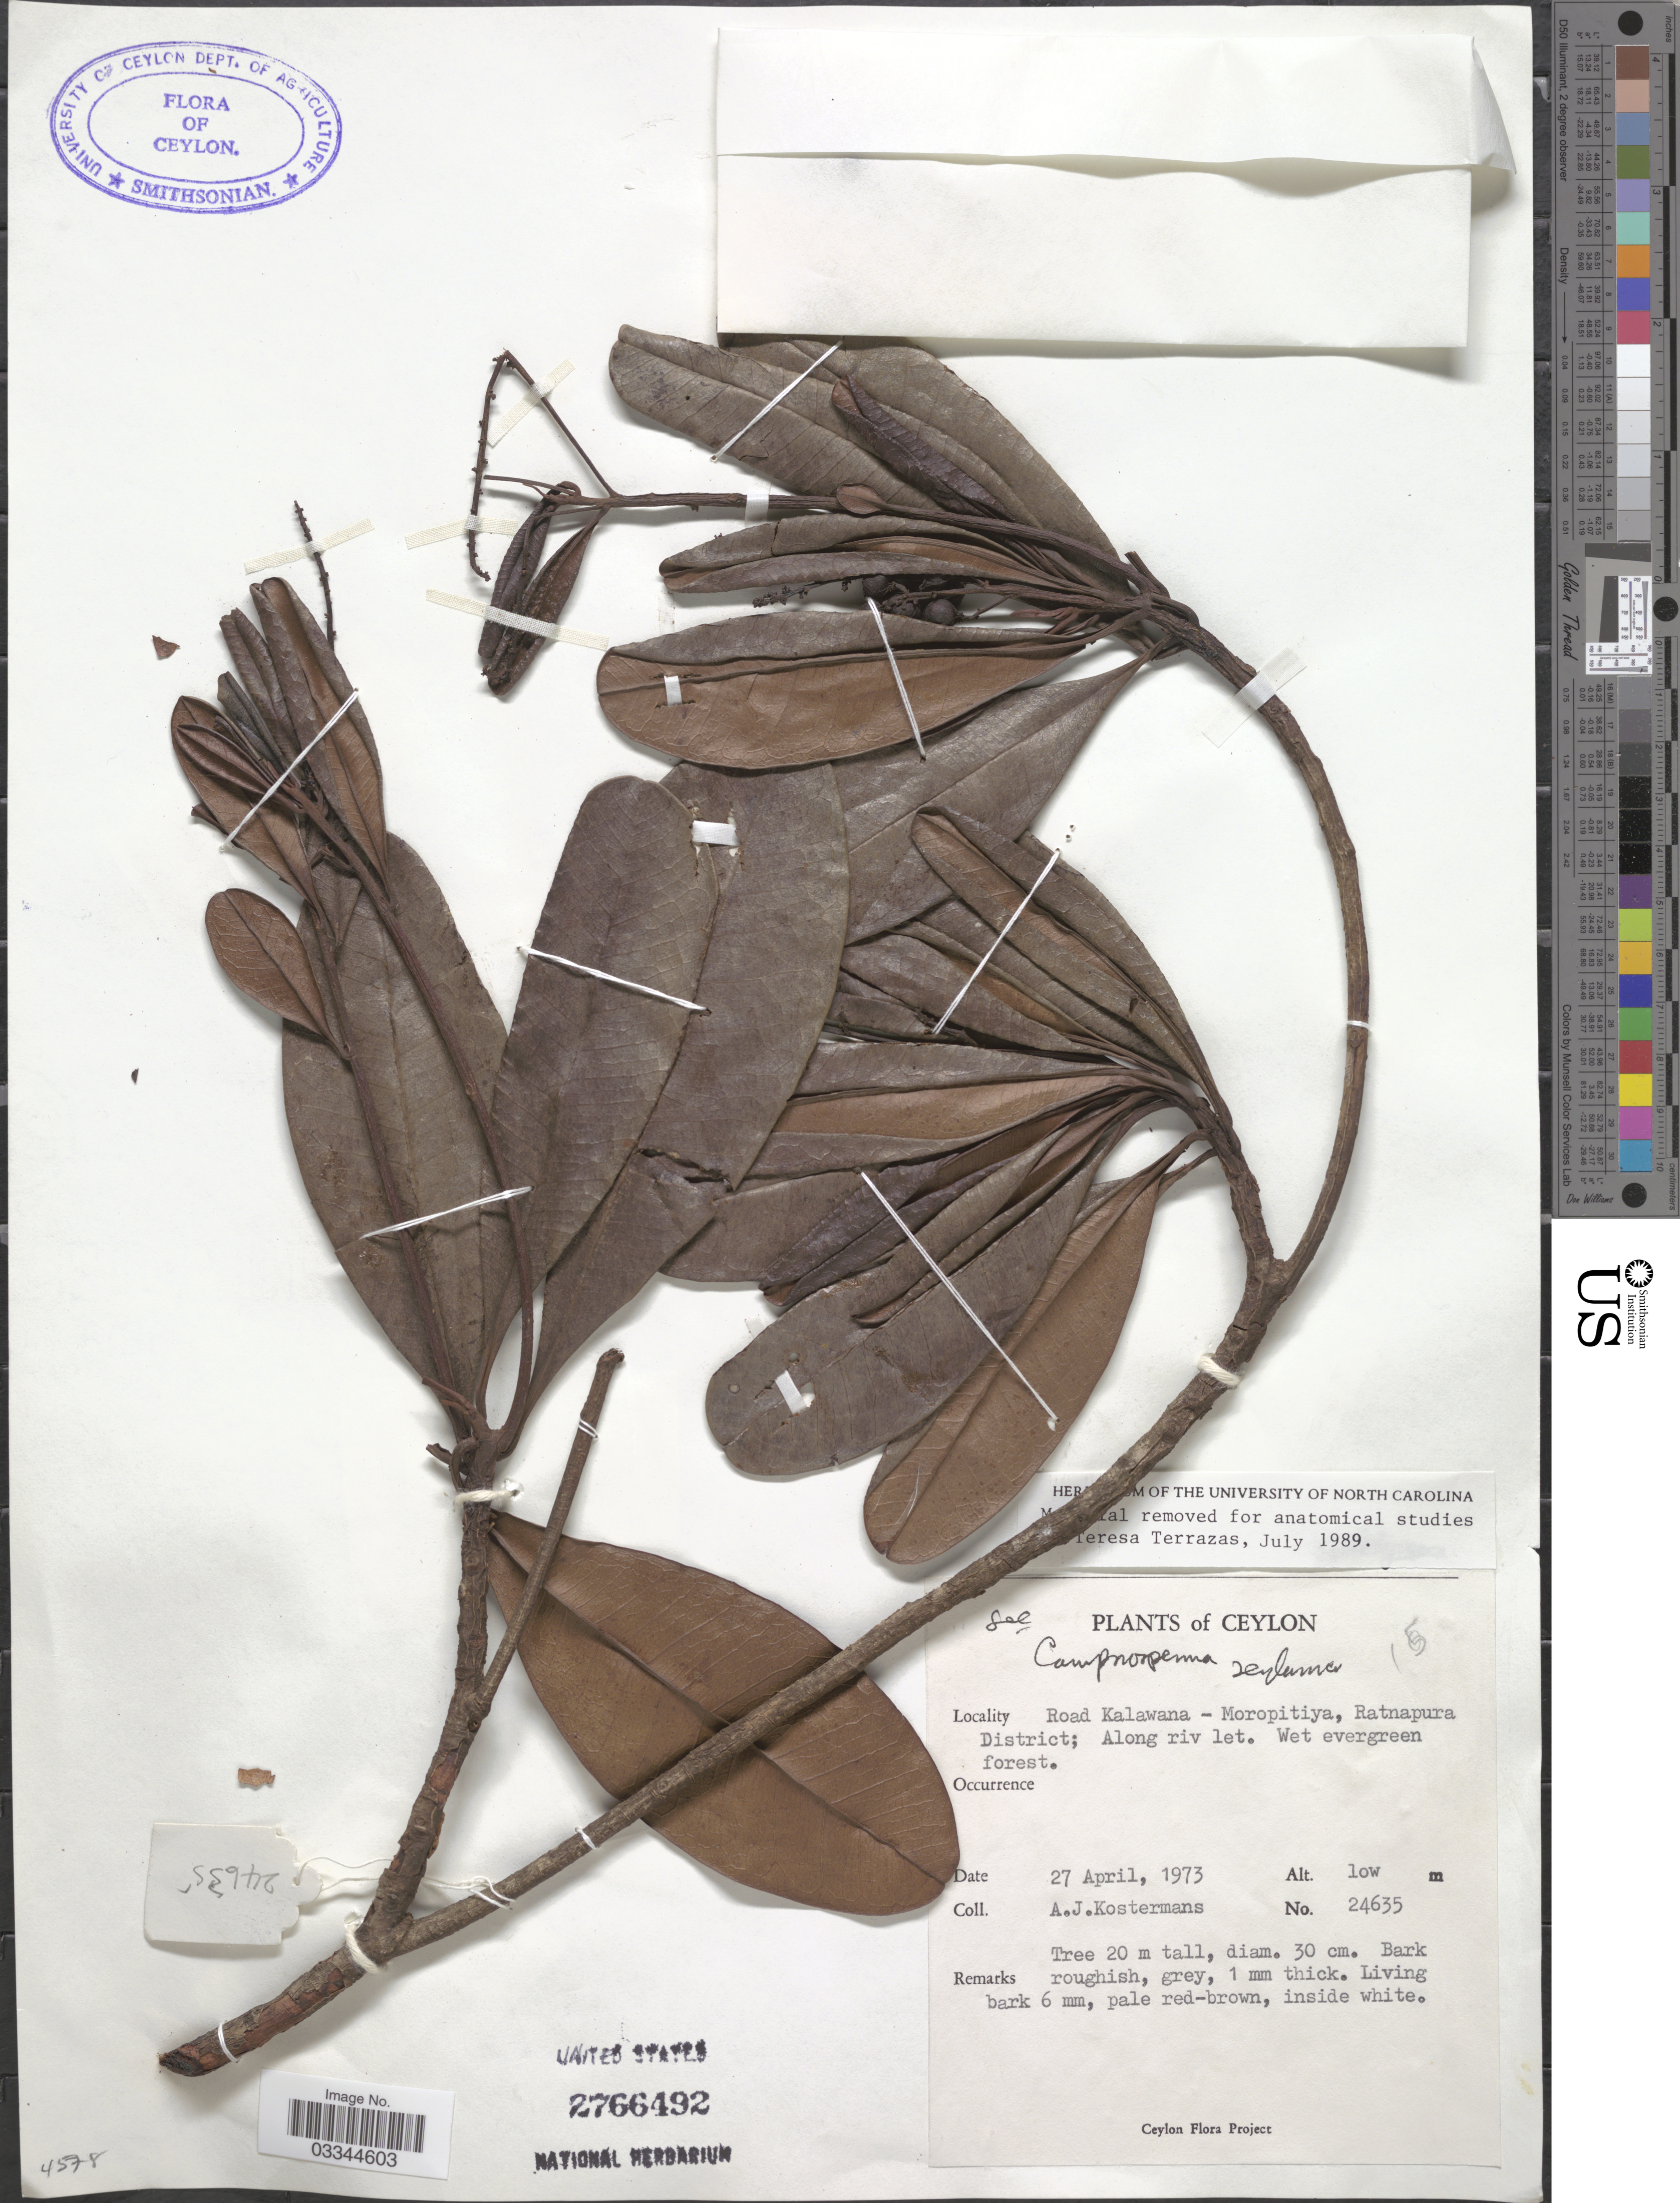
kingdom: Plantae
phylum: Tracheophyta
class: Magnoliopsida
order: Sapindales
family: Anacardiaceae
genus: Campnosperma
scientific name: Campnosperma zeylanicum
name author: Thwaites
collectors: A. J. G. Kostermans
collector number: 24635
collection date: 1973-04-27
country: Sri Lanka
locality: Ceylon. Road Kalawana - Moropitiya, Ratnapura District; Along riv let.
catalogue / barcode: US 2766492